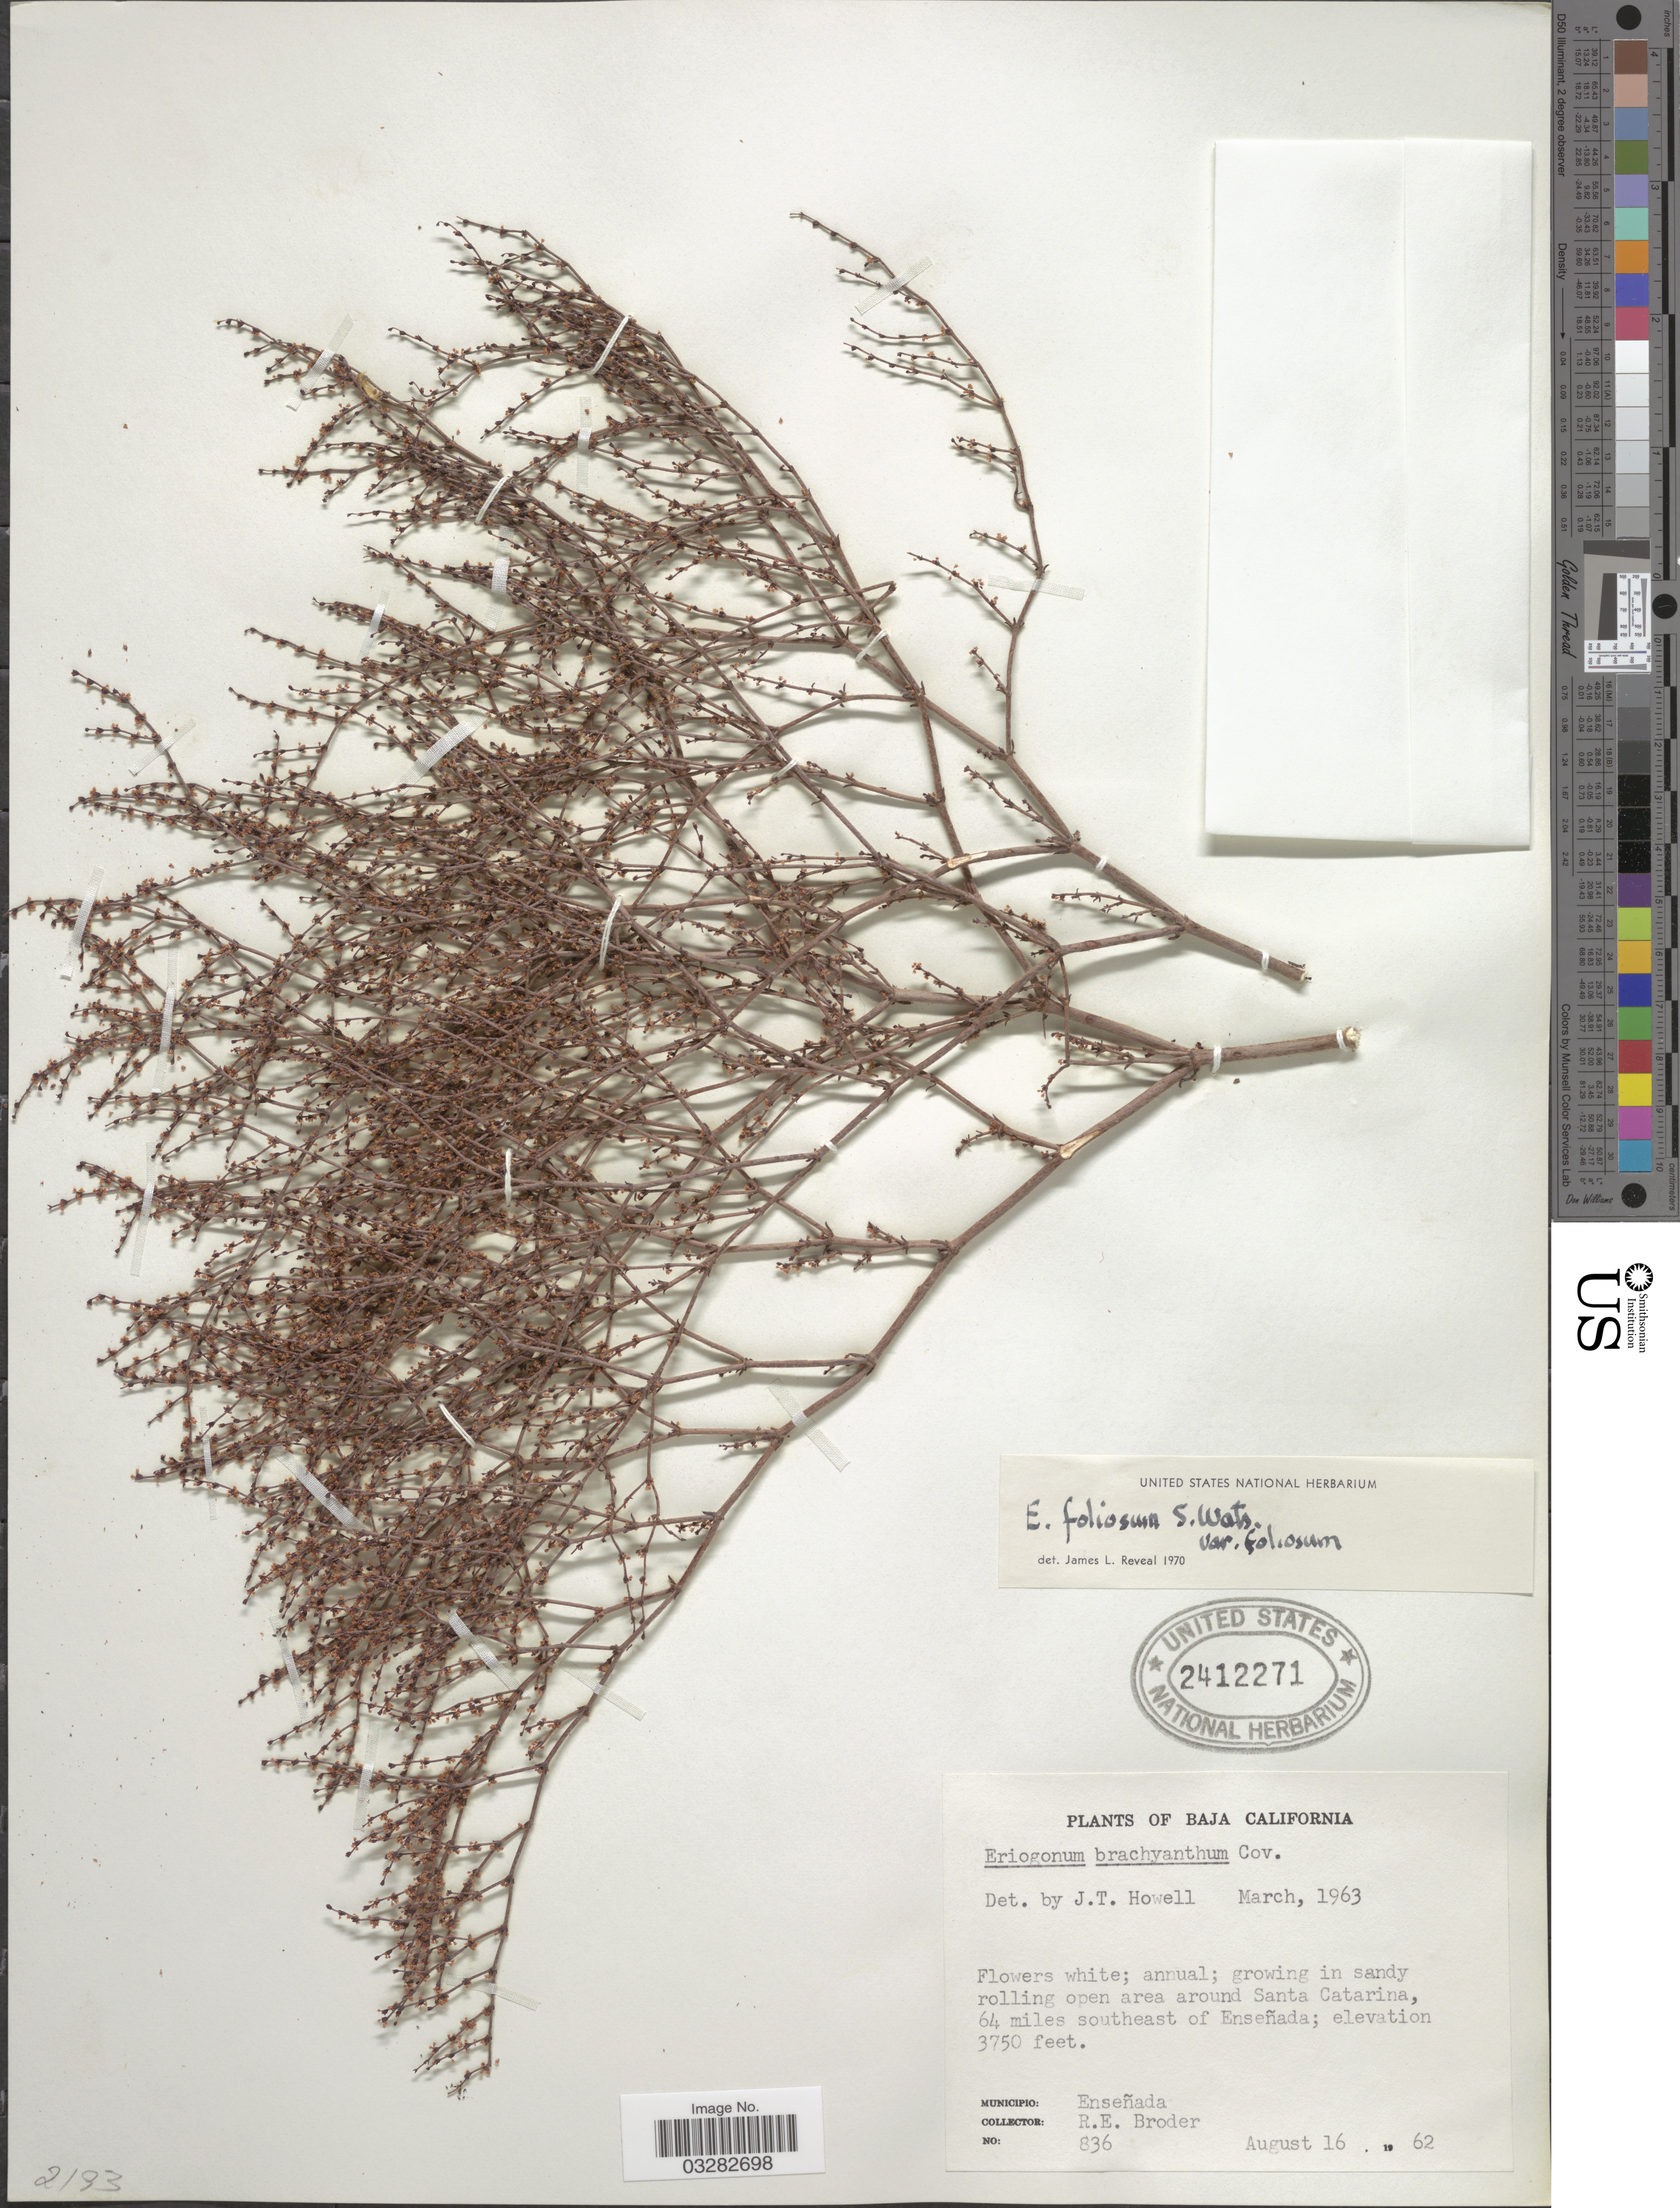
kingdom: Plantae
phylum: Tracheophyta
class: Magnoliopsida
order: Caryophyllales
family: Polygonaceae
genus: Eriogonum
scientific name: Eriogonum foliosum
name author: S. Watson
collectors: R. Broder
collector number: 836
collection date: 1962-08-16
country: Mexico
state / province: Baja California Norte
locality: Growing in sandy rolling open area around Santa Catarina, 64 miles southeast of Enseñada. Municipio: Enseñada.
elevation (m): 1143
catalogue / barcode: US 2412271